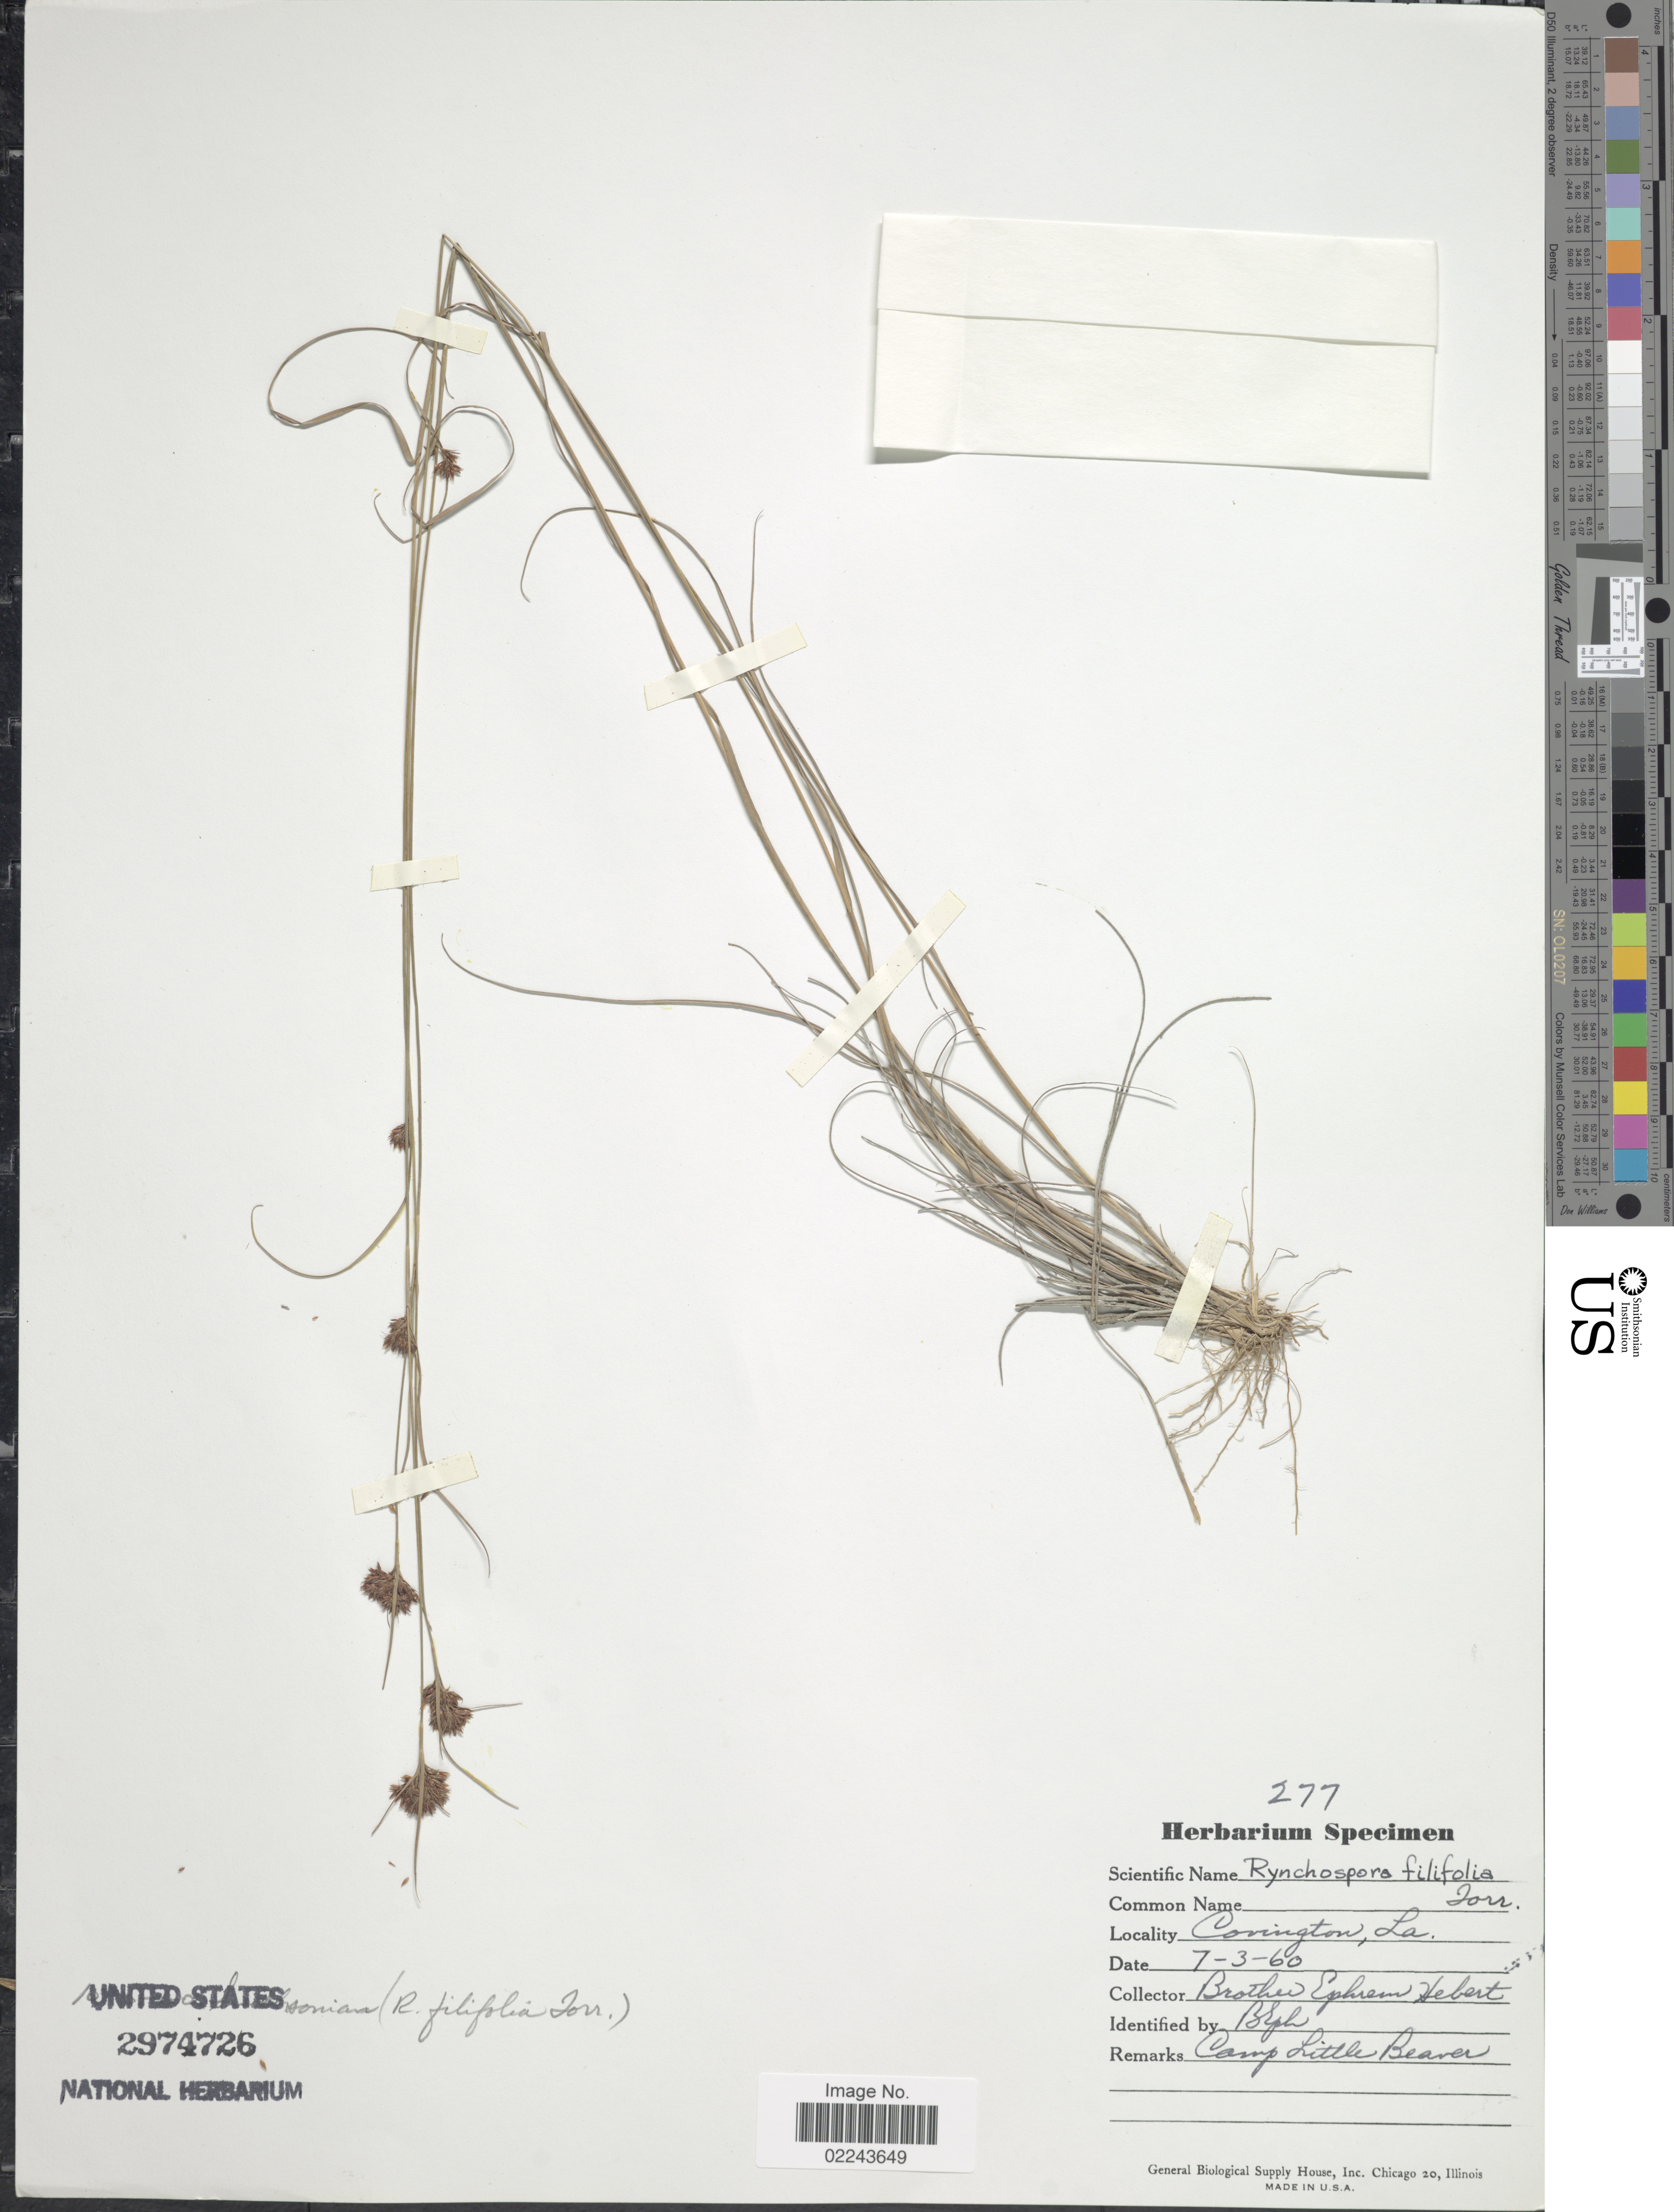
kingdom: Plantae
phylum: Tracheophyta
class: Liliopsida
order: Poales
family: Cyperaceae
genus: Rhynchospora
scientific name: Rhynchospora filifolia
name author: A. Gray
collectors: E. Hebert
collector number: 277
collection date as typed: Transcribed d/m/y: 3/7/60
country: United States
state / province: Louisiana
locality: Covington, La., Camp Little Beaver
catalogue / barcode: US 2974726